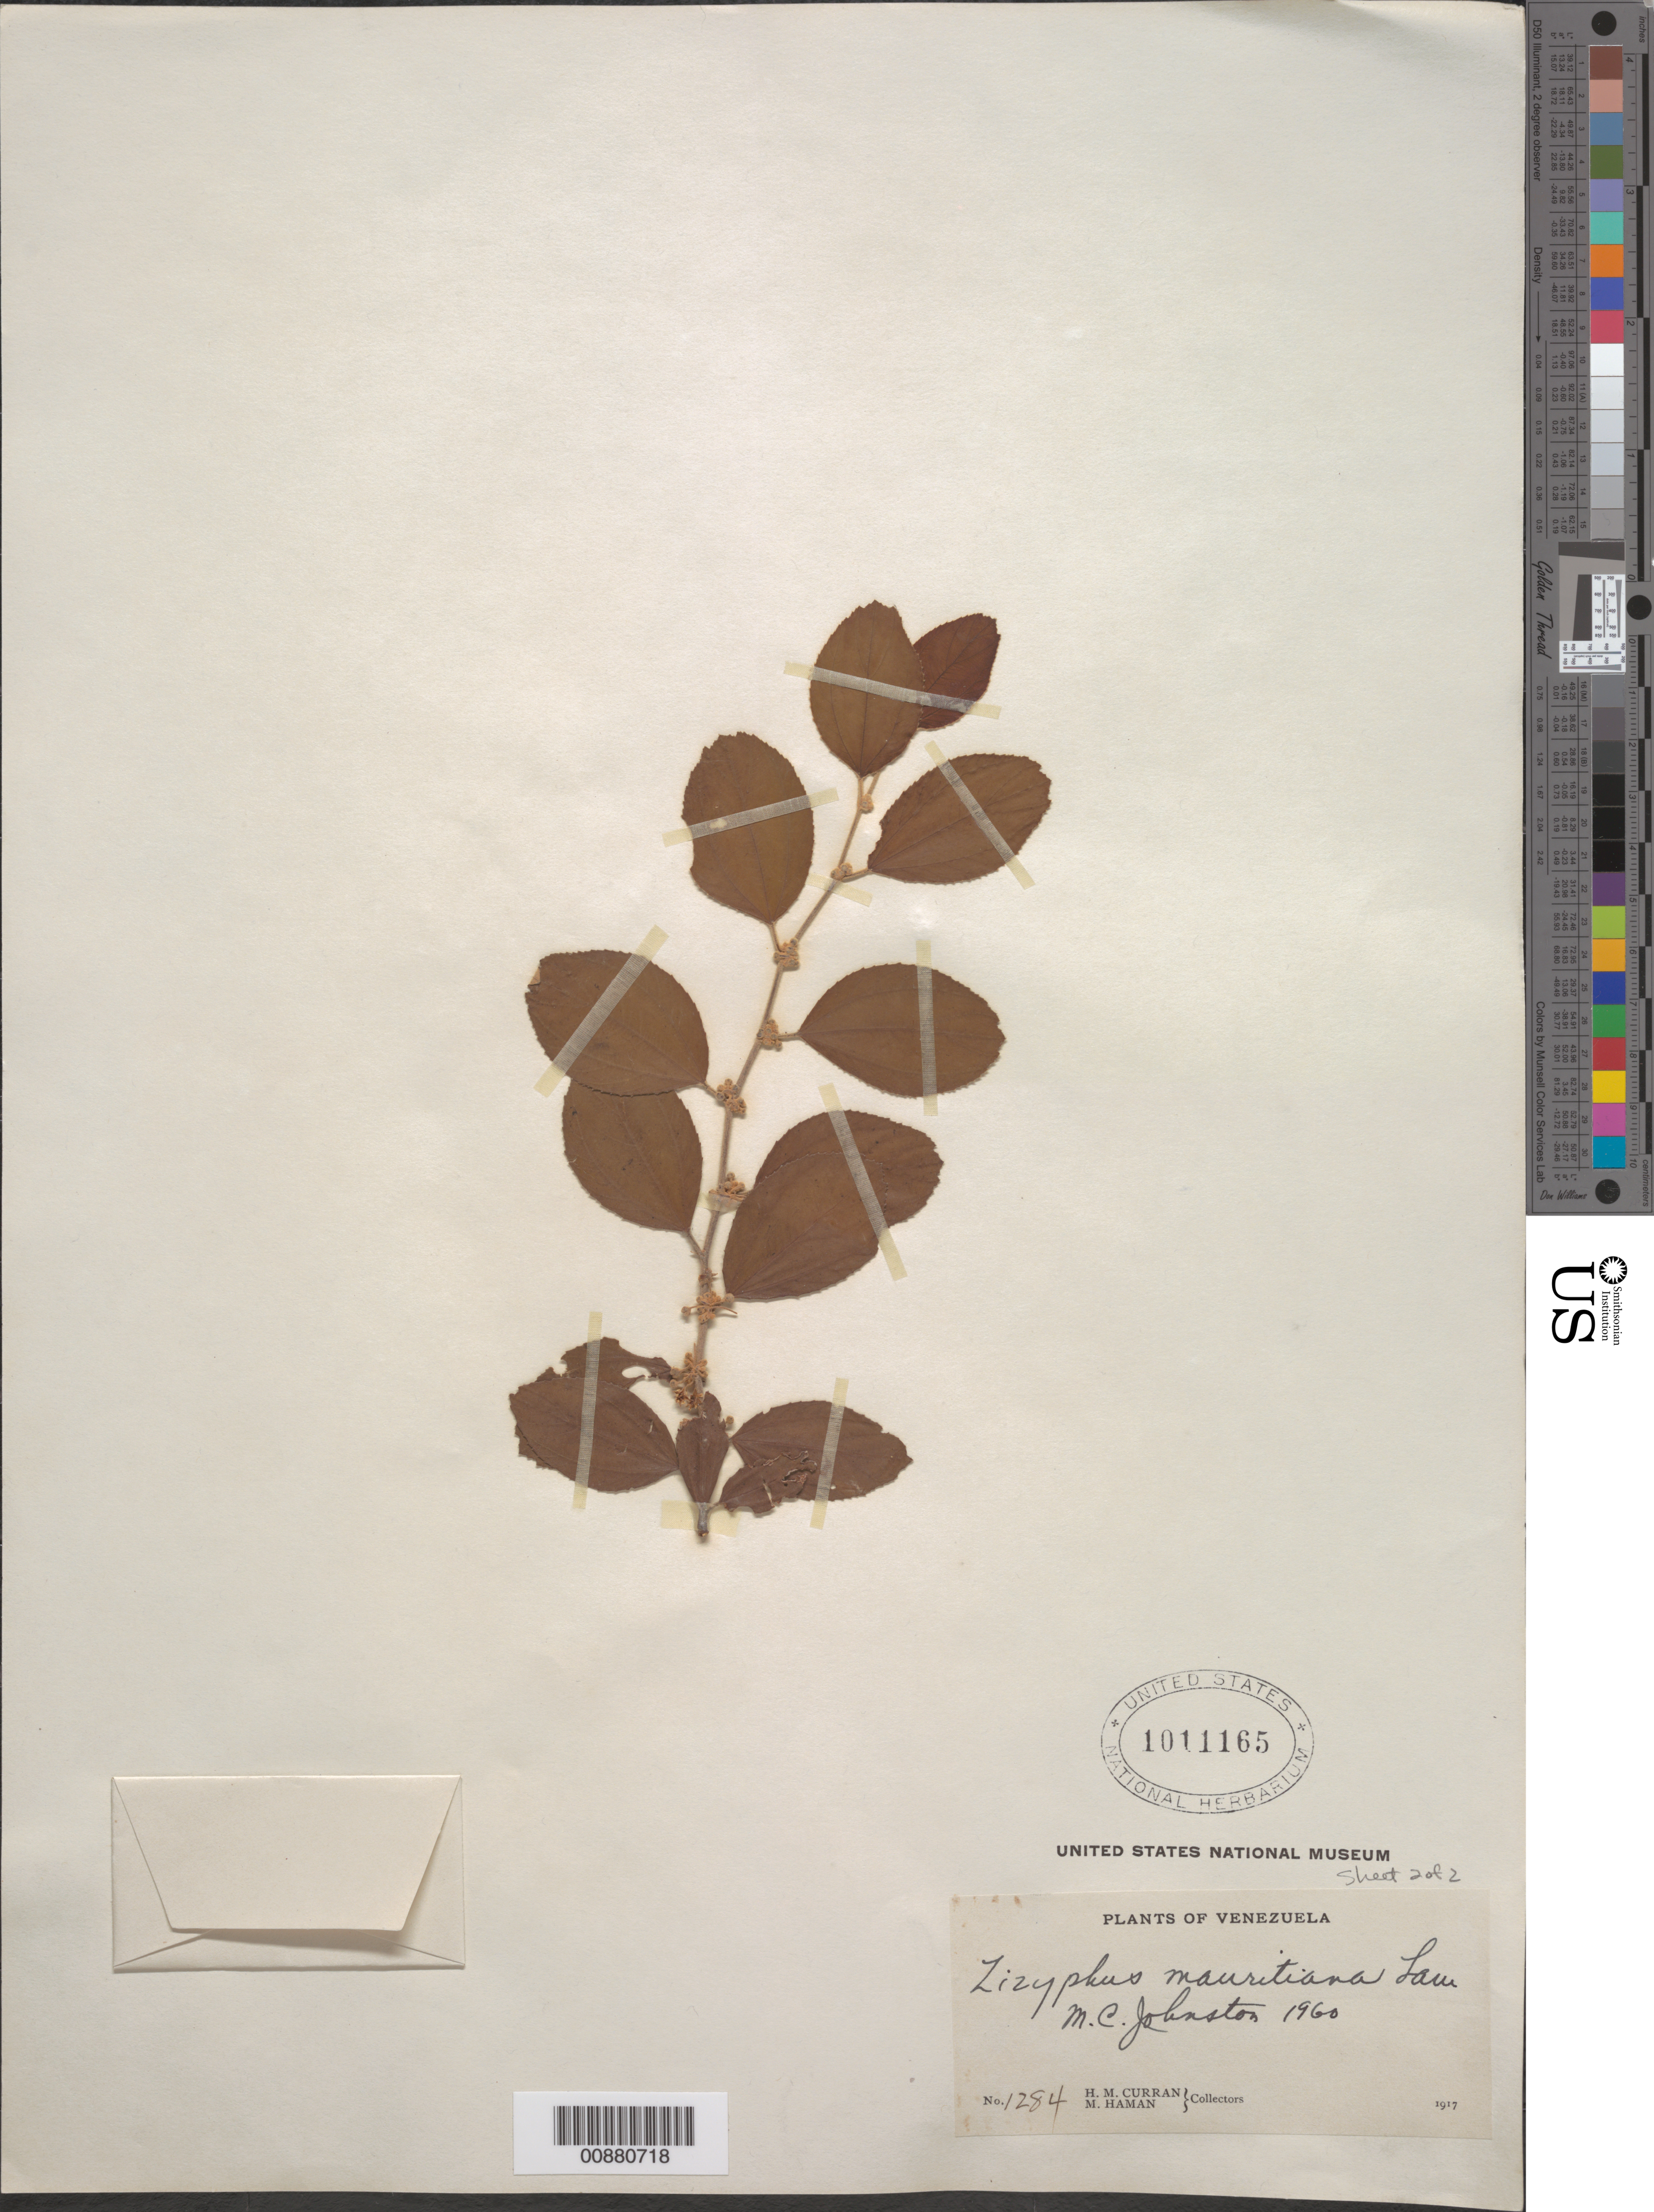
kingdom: Plantae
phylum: Tracheophyta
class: Magnoliopsida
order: Rosales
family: Rhamnaceae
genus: Ziziphus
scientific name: Ziziphus mauritiana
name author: Lam.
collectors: H. M. Curran & M. Haman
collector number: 1284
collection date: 1917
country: Venezuela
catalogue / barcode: US 1011165